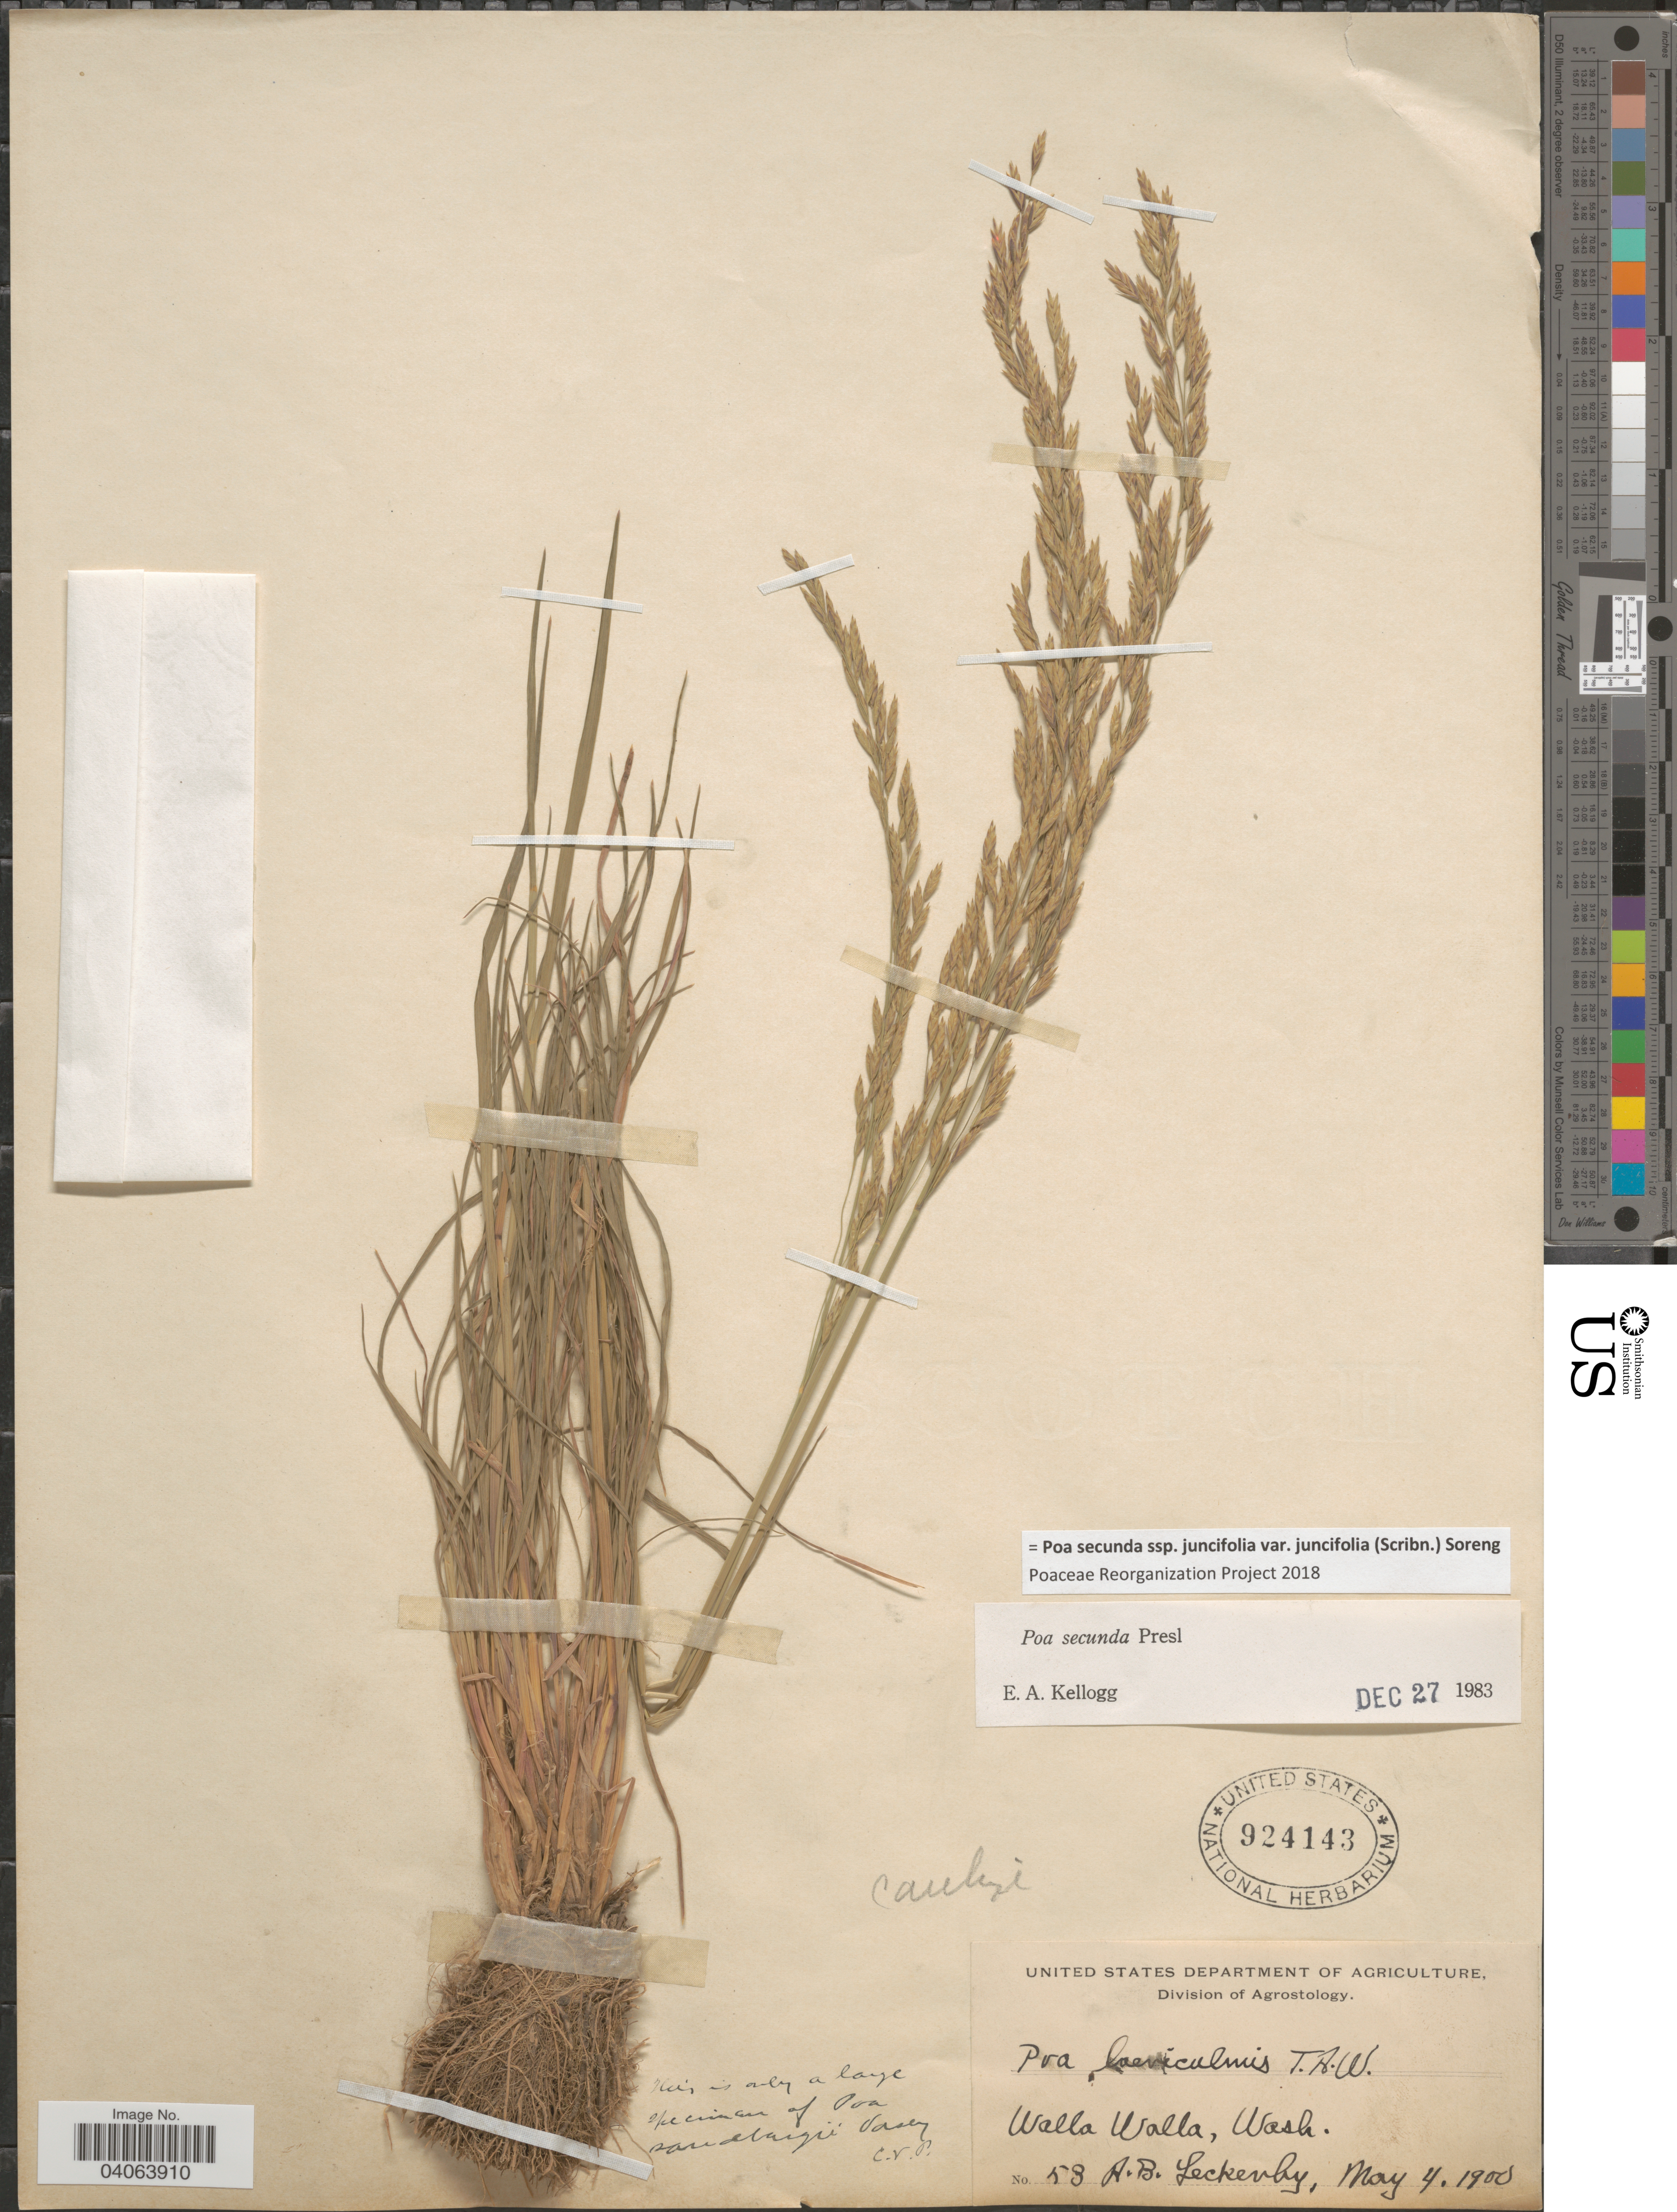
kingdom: Plantae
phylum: Tracheophyta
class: Liliopsida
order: Poales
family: Poaceae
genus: Poa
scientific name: Poa secunda subsp. juncifolia var. juncifolia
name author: (Scribn.) Soreng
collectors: A. Leckenby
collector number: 53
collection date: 1900-05-04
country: United States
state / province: Washington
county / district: Walla Walla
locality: Walla Walla.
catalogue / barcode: US 924143